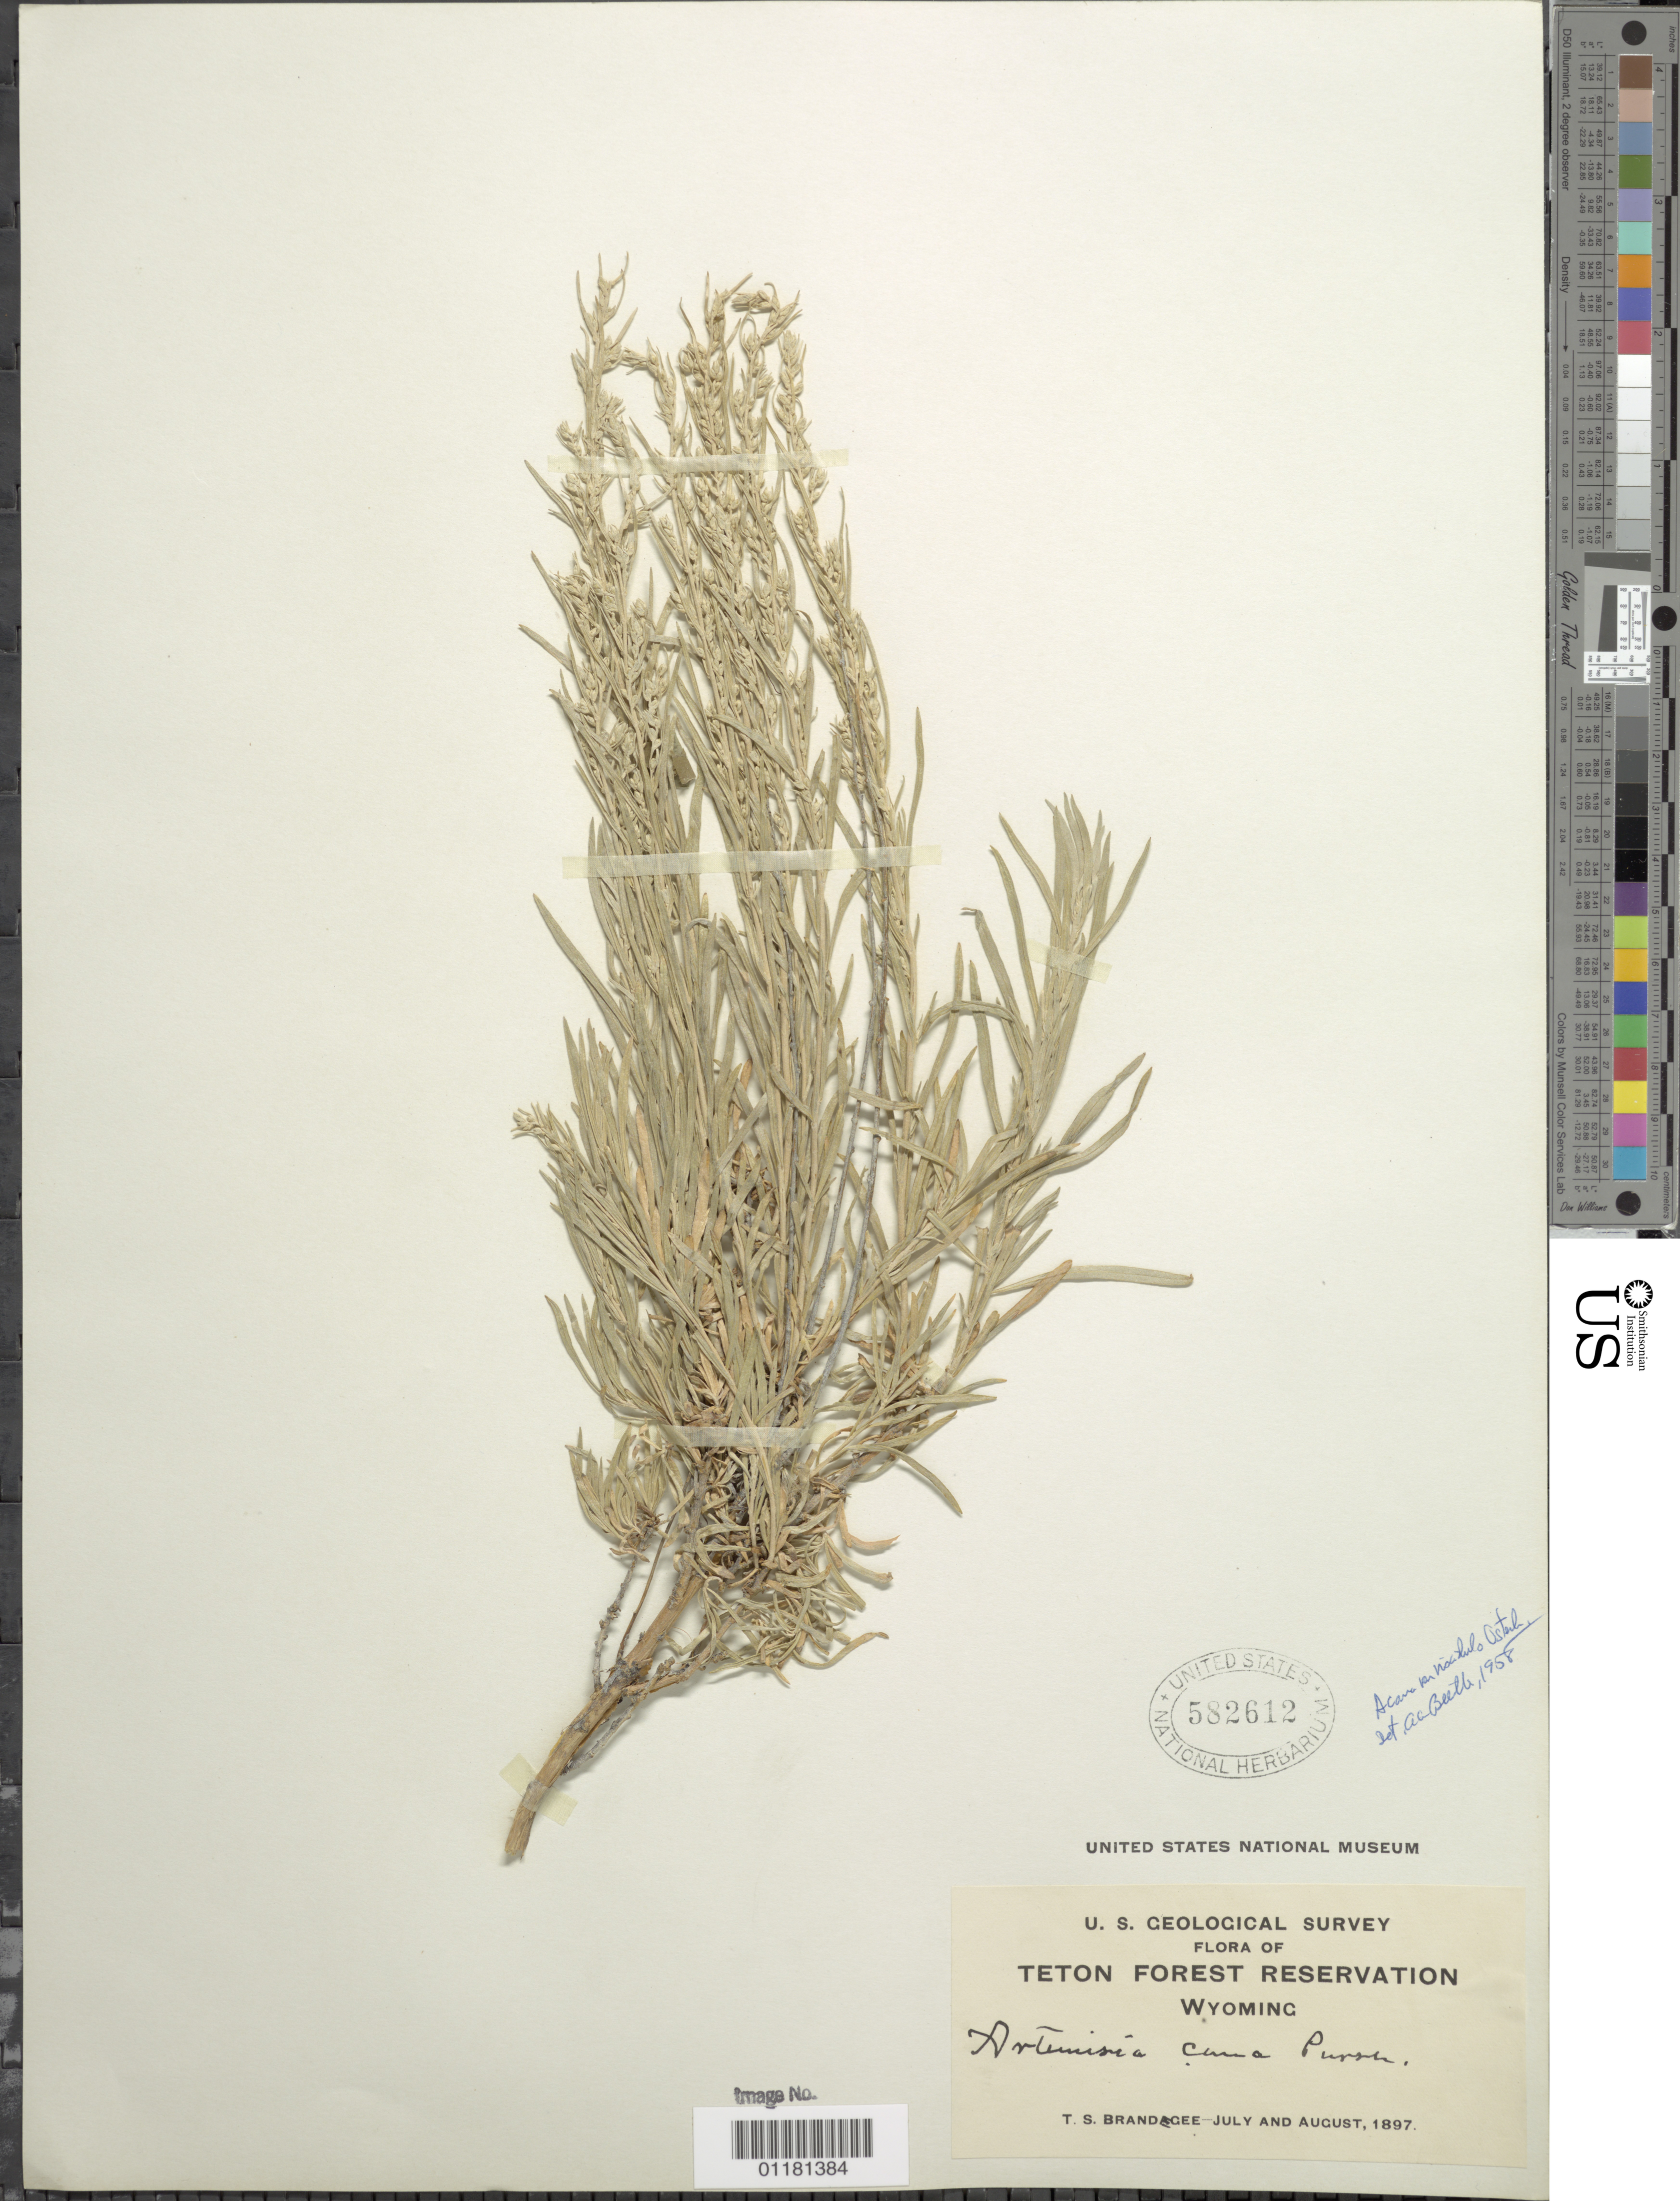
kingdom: Plantae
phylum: Tracheophyta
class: Magnoliopsida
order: Asterales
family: Asteraceae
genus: Artemisia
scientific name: Artemisia cana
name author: Pursh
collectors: T. S. Brandegee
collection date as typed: Jul 1897 to -- Aug 1897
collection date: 1897-07/1897-08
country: United States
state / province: Wyoming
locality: Teton Forest Reservation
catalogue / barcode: US 582612